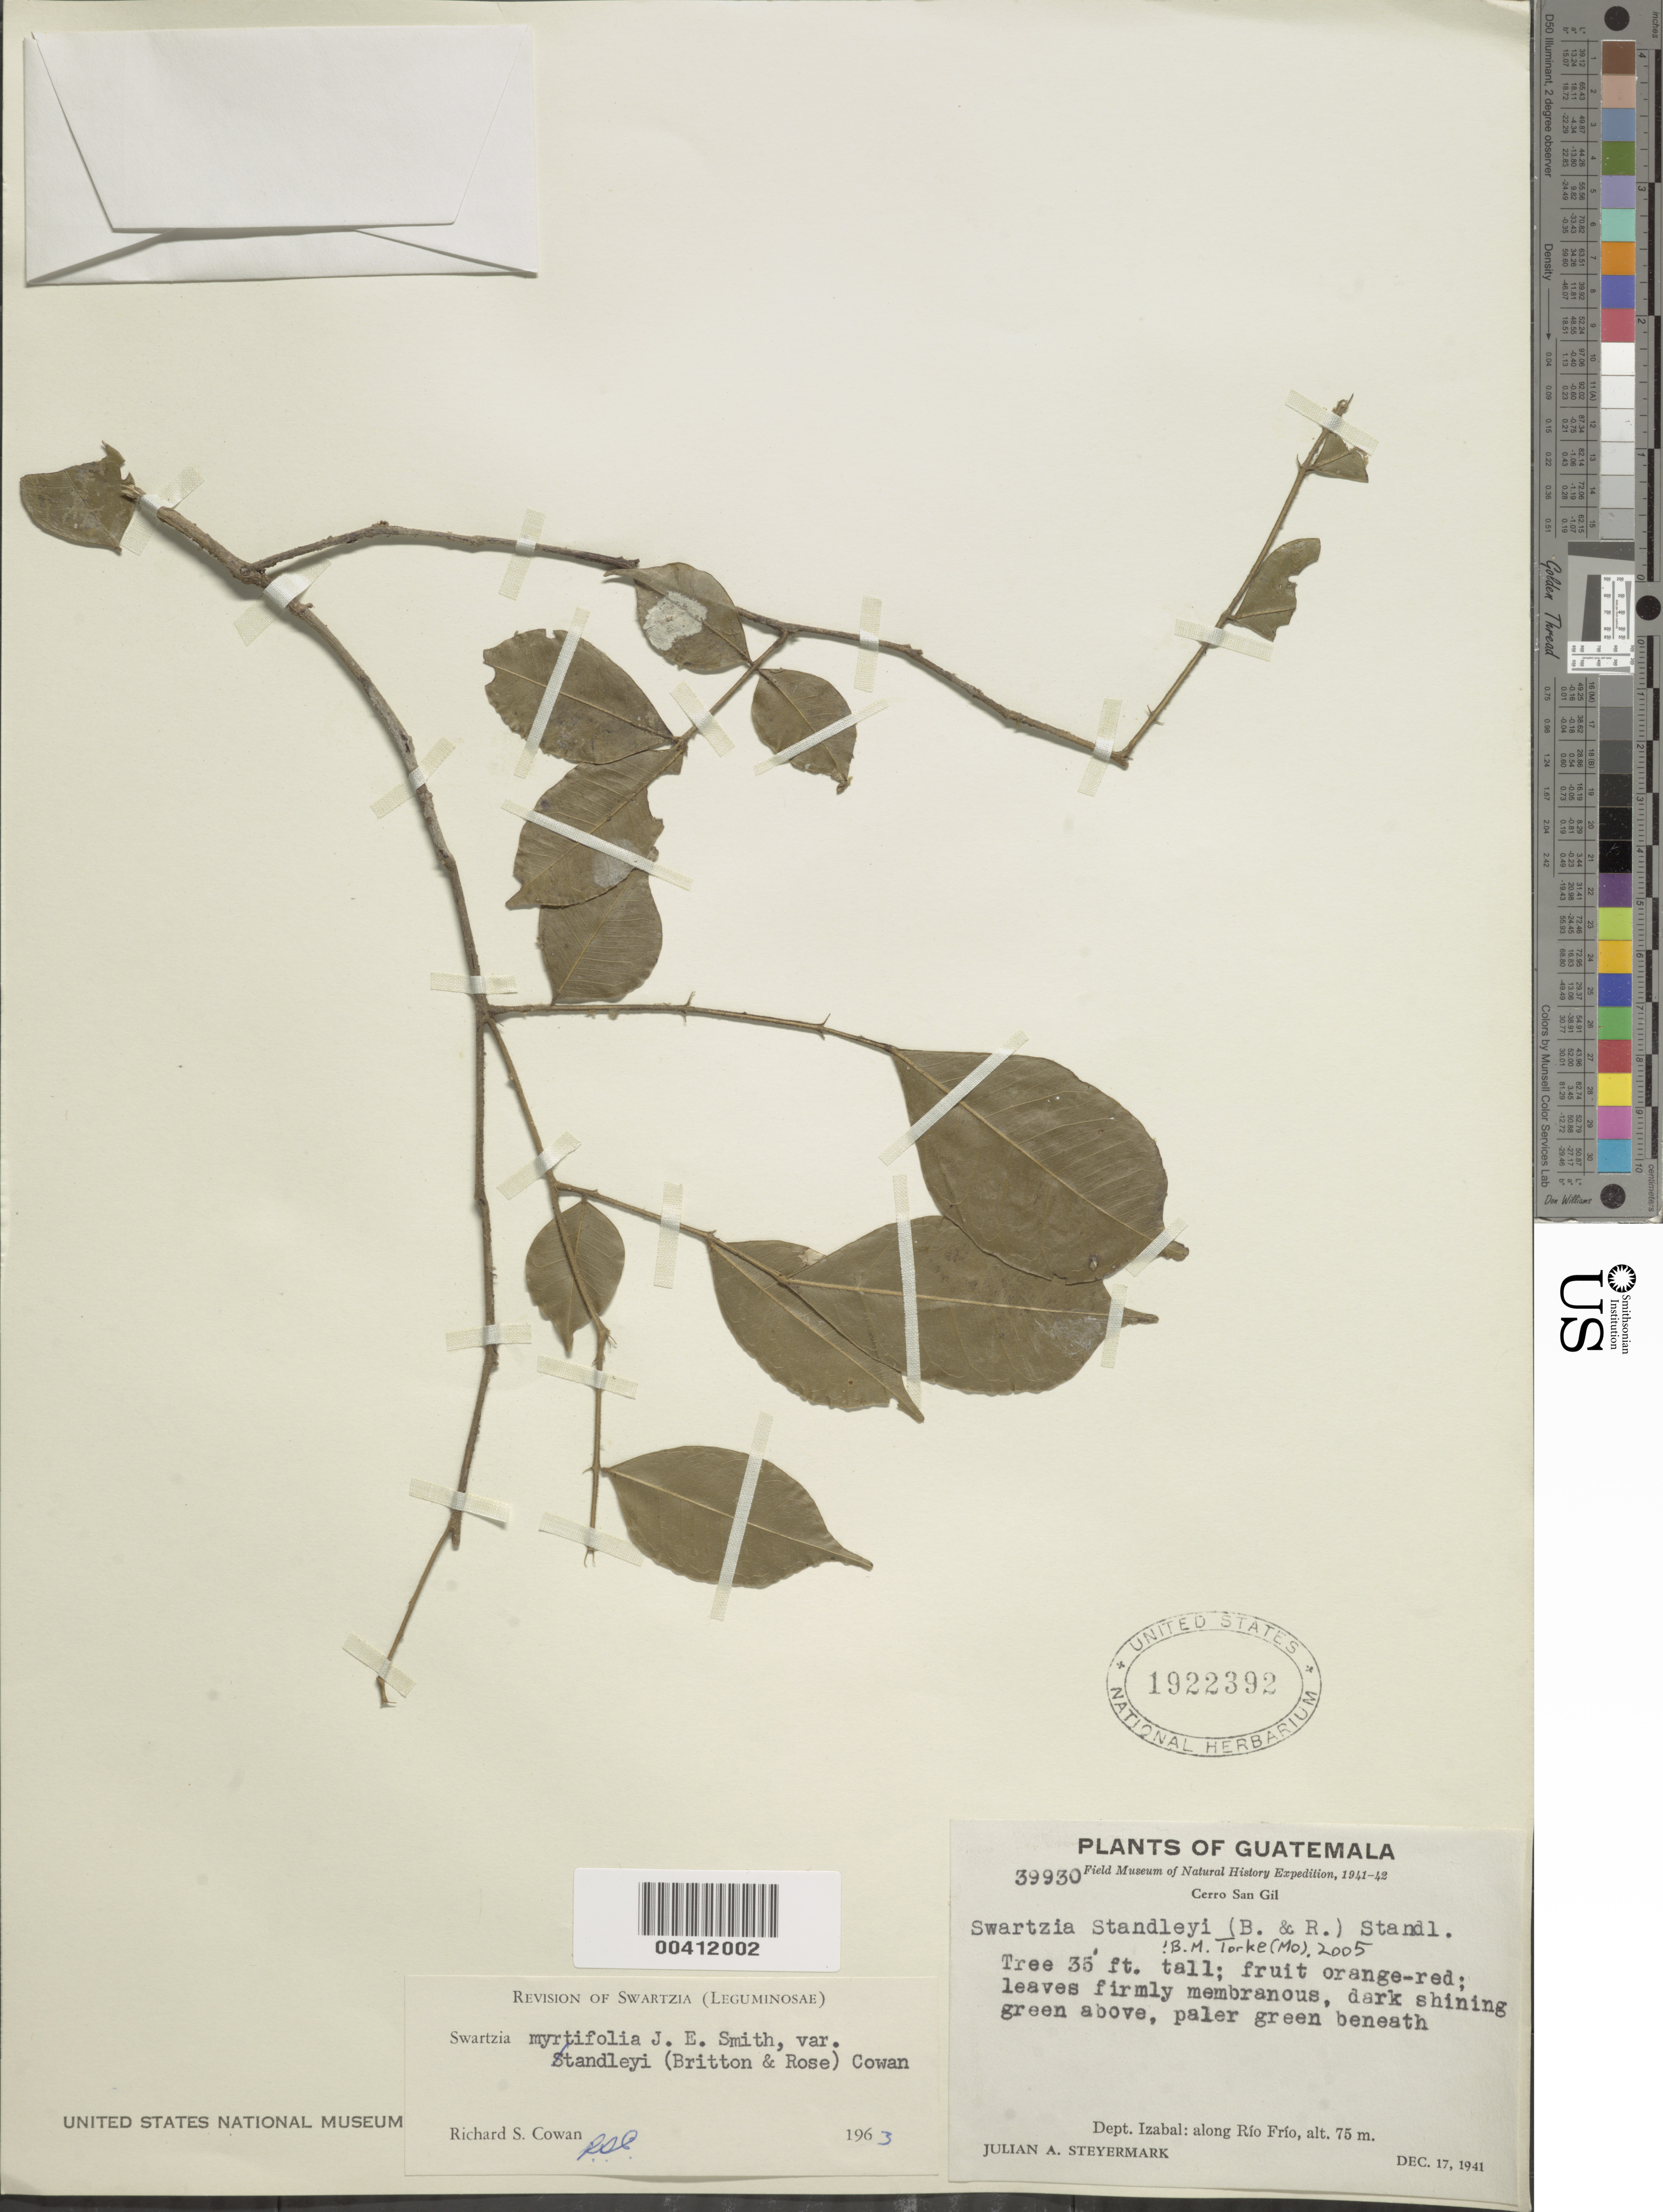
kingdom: Plantae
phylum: Tracheophyta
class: Magnoliopsida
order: Fabales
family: Fabaceae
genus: Swartzia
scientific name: Swartzia standleyi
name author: (Britton & Rose) Standl.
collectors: J. Steyermark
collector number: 39930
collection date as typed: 17 Dec 1941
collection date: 1941-12-17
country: Guatemala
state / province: Izabal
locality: Along Rio Frio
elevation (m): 75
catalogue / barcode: US 1922392